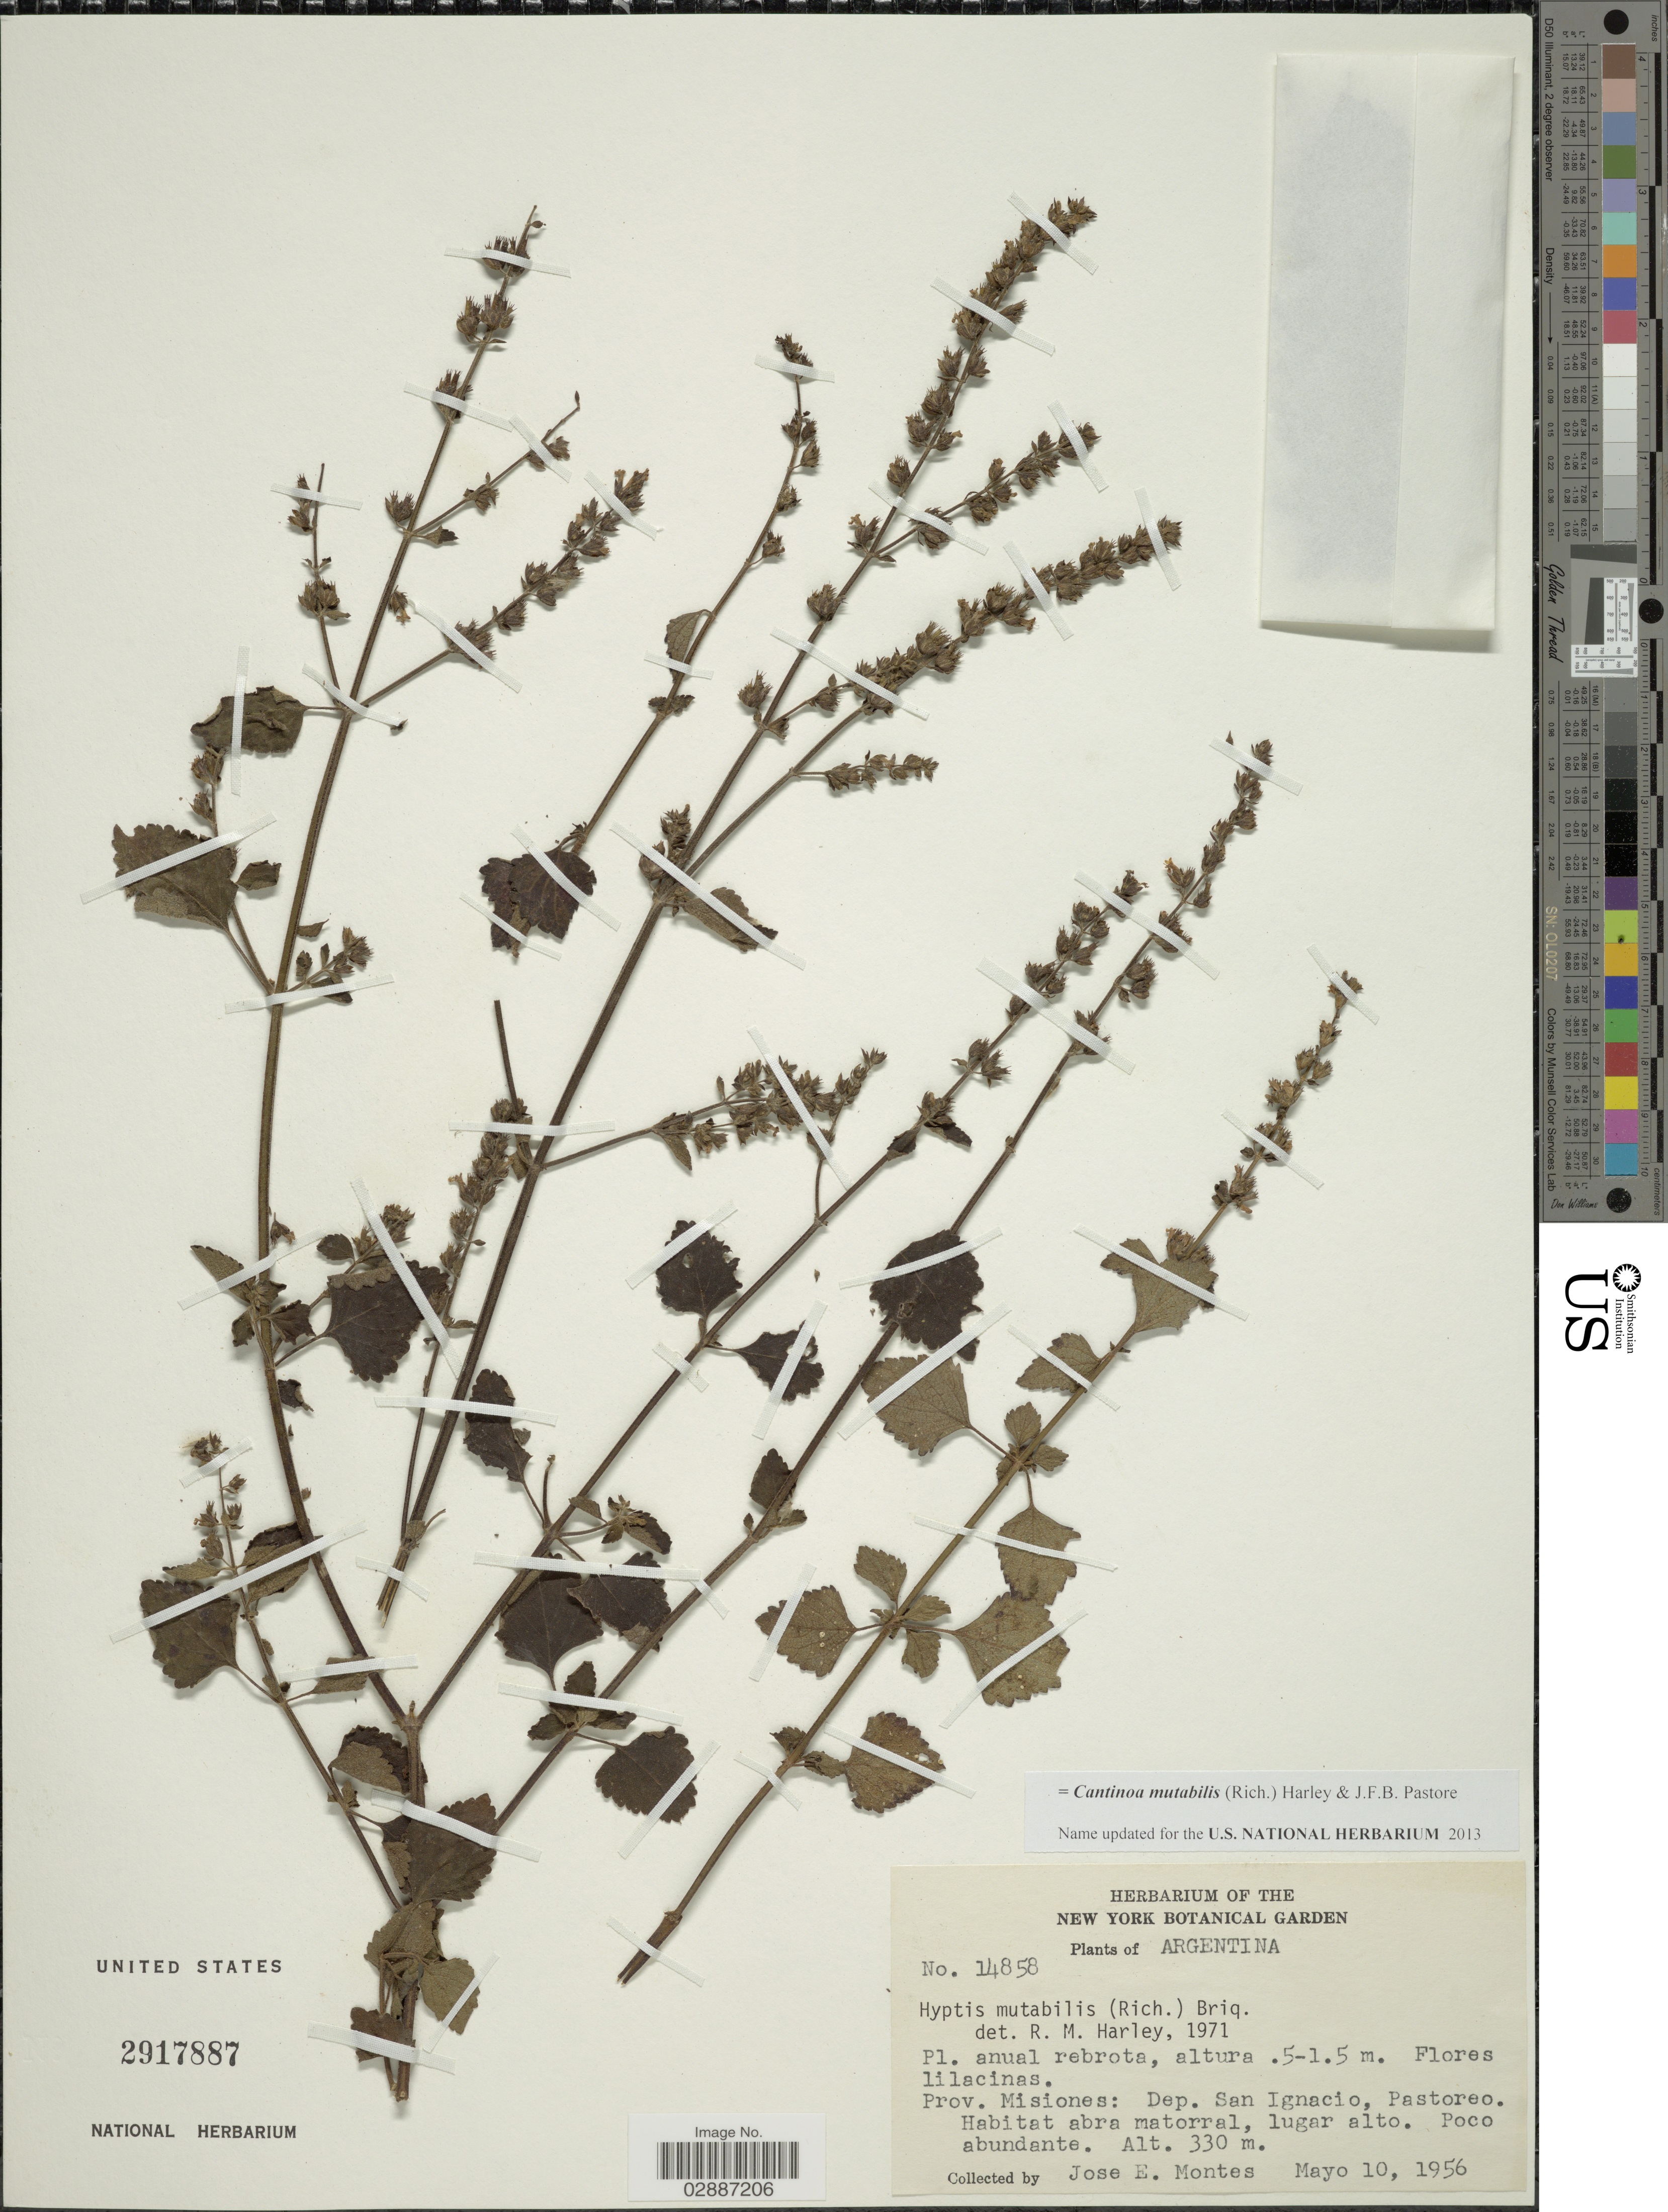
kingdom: Plantae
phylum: Tracheophyta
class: Magnoliopsida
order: Lamiales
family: Lamiaceae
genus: Cantinoa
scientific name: Cantinoa mutabilis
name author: (Epling) Harley & J.F.B. Pastore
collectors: J. E. Montes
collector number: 14858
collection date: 1956-05-10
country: Argentina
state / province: Misiones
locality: Dep. San Ignacio, Pastoreo.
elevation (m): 330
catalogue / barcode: US 2917887